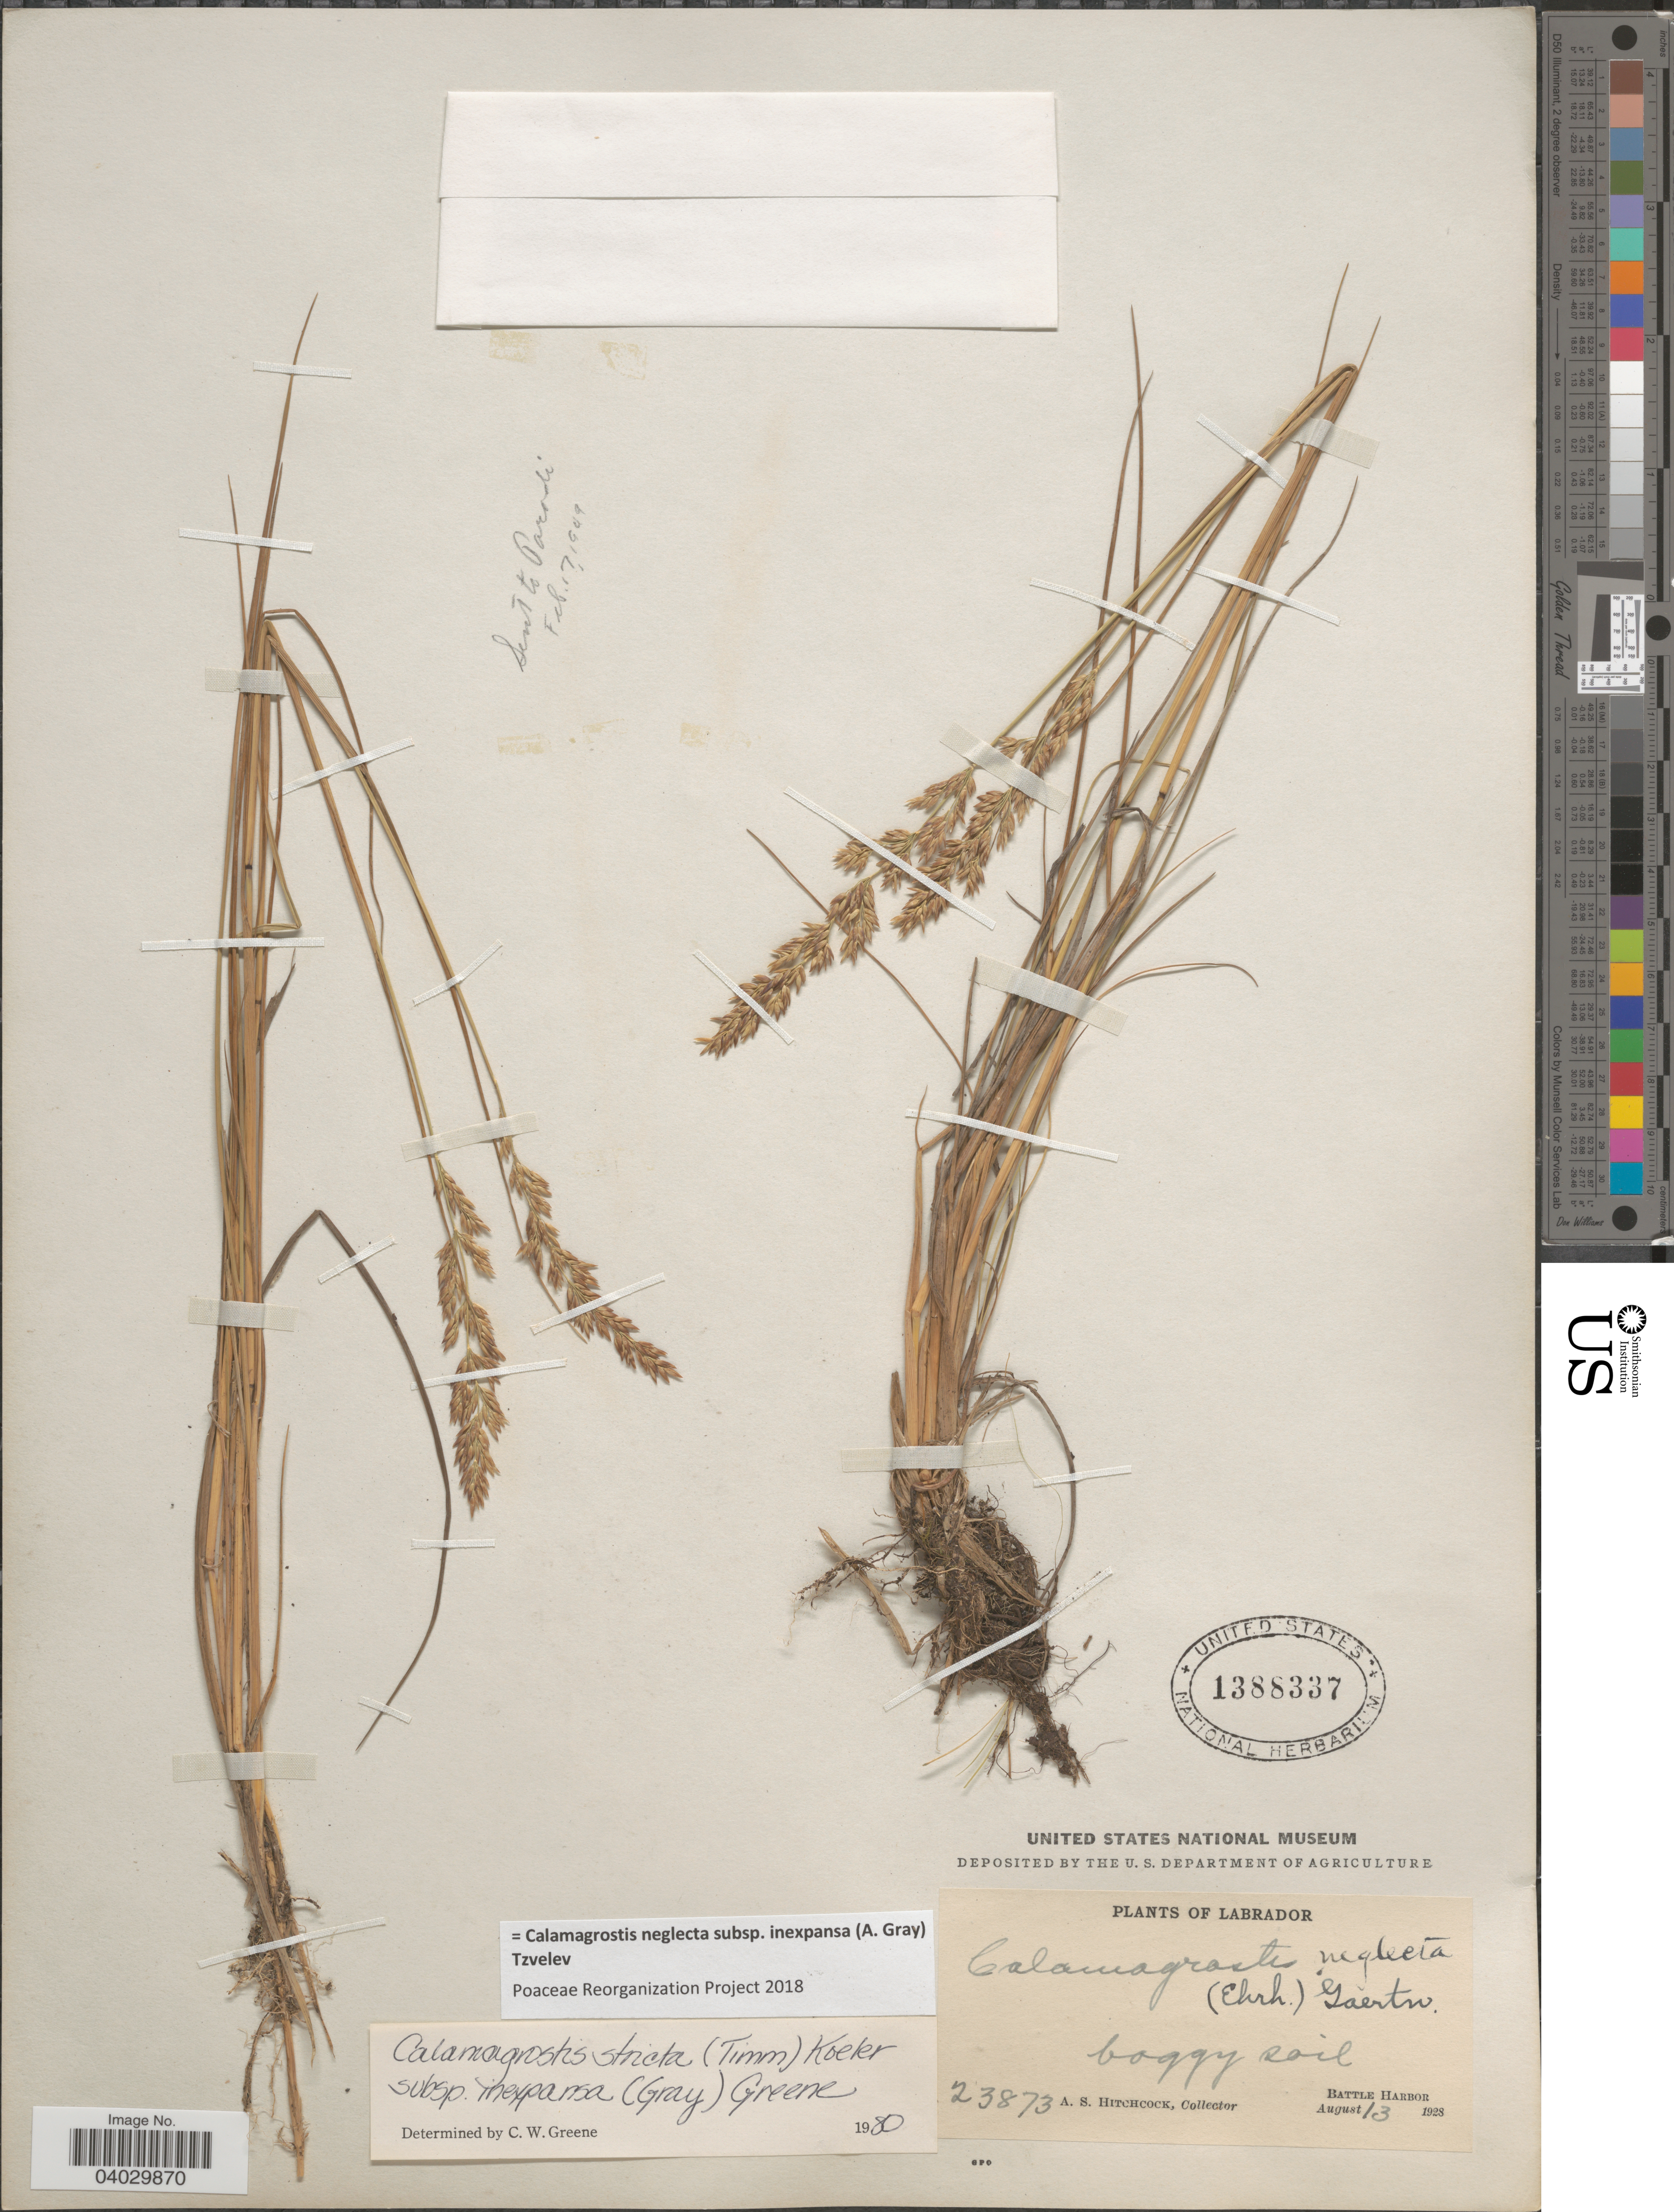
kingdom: Plantae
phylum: Tracheophyta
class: Liliopsida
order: Poales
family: Poaceae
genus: Calamagrostis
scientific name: Calamagrostis neglecta subsp. inexpansa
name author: (A. Gray) Tzvelev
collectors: A. S. Hitchcock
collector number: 23873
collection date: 1928-08-13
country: Canada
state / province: Newfoundland and Labrador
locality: Labrador. Boggy soil. Battle Harbor.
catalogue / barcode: US 1388337